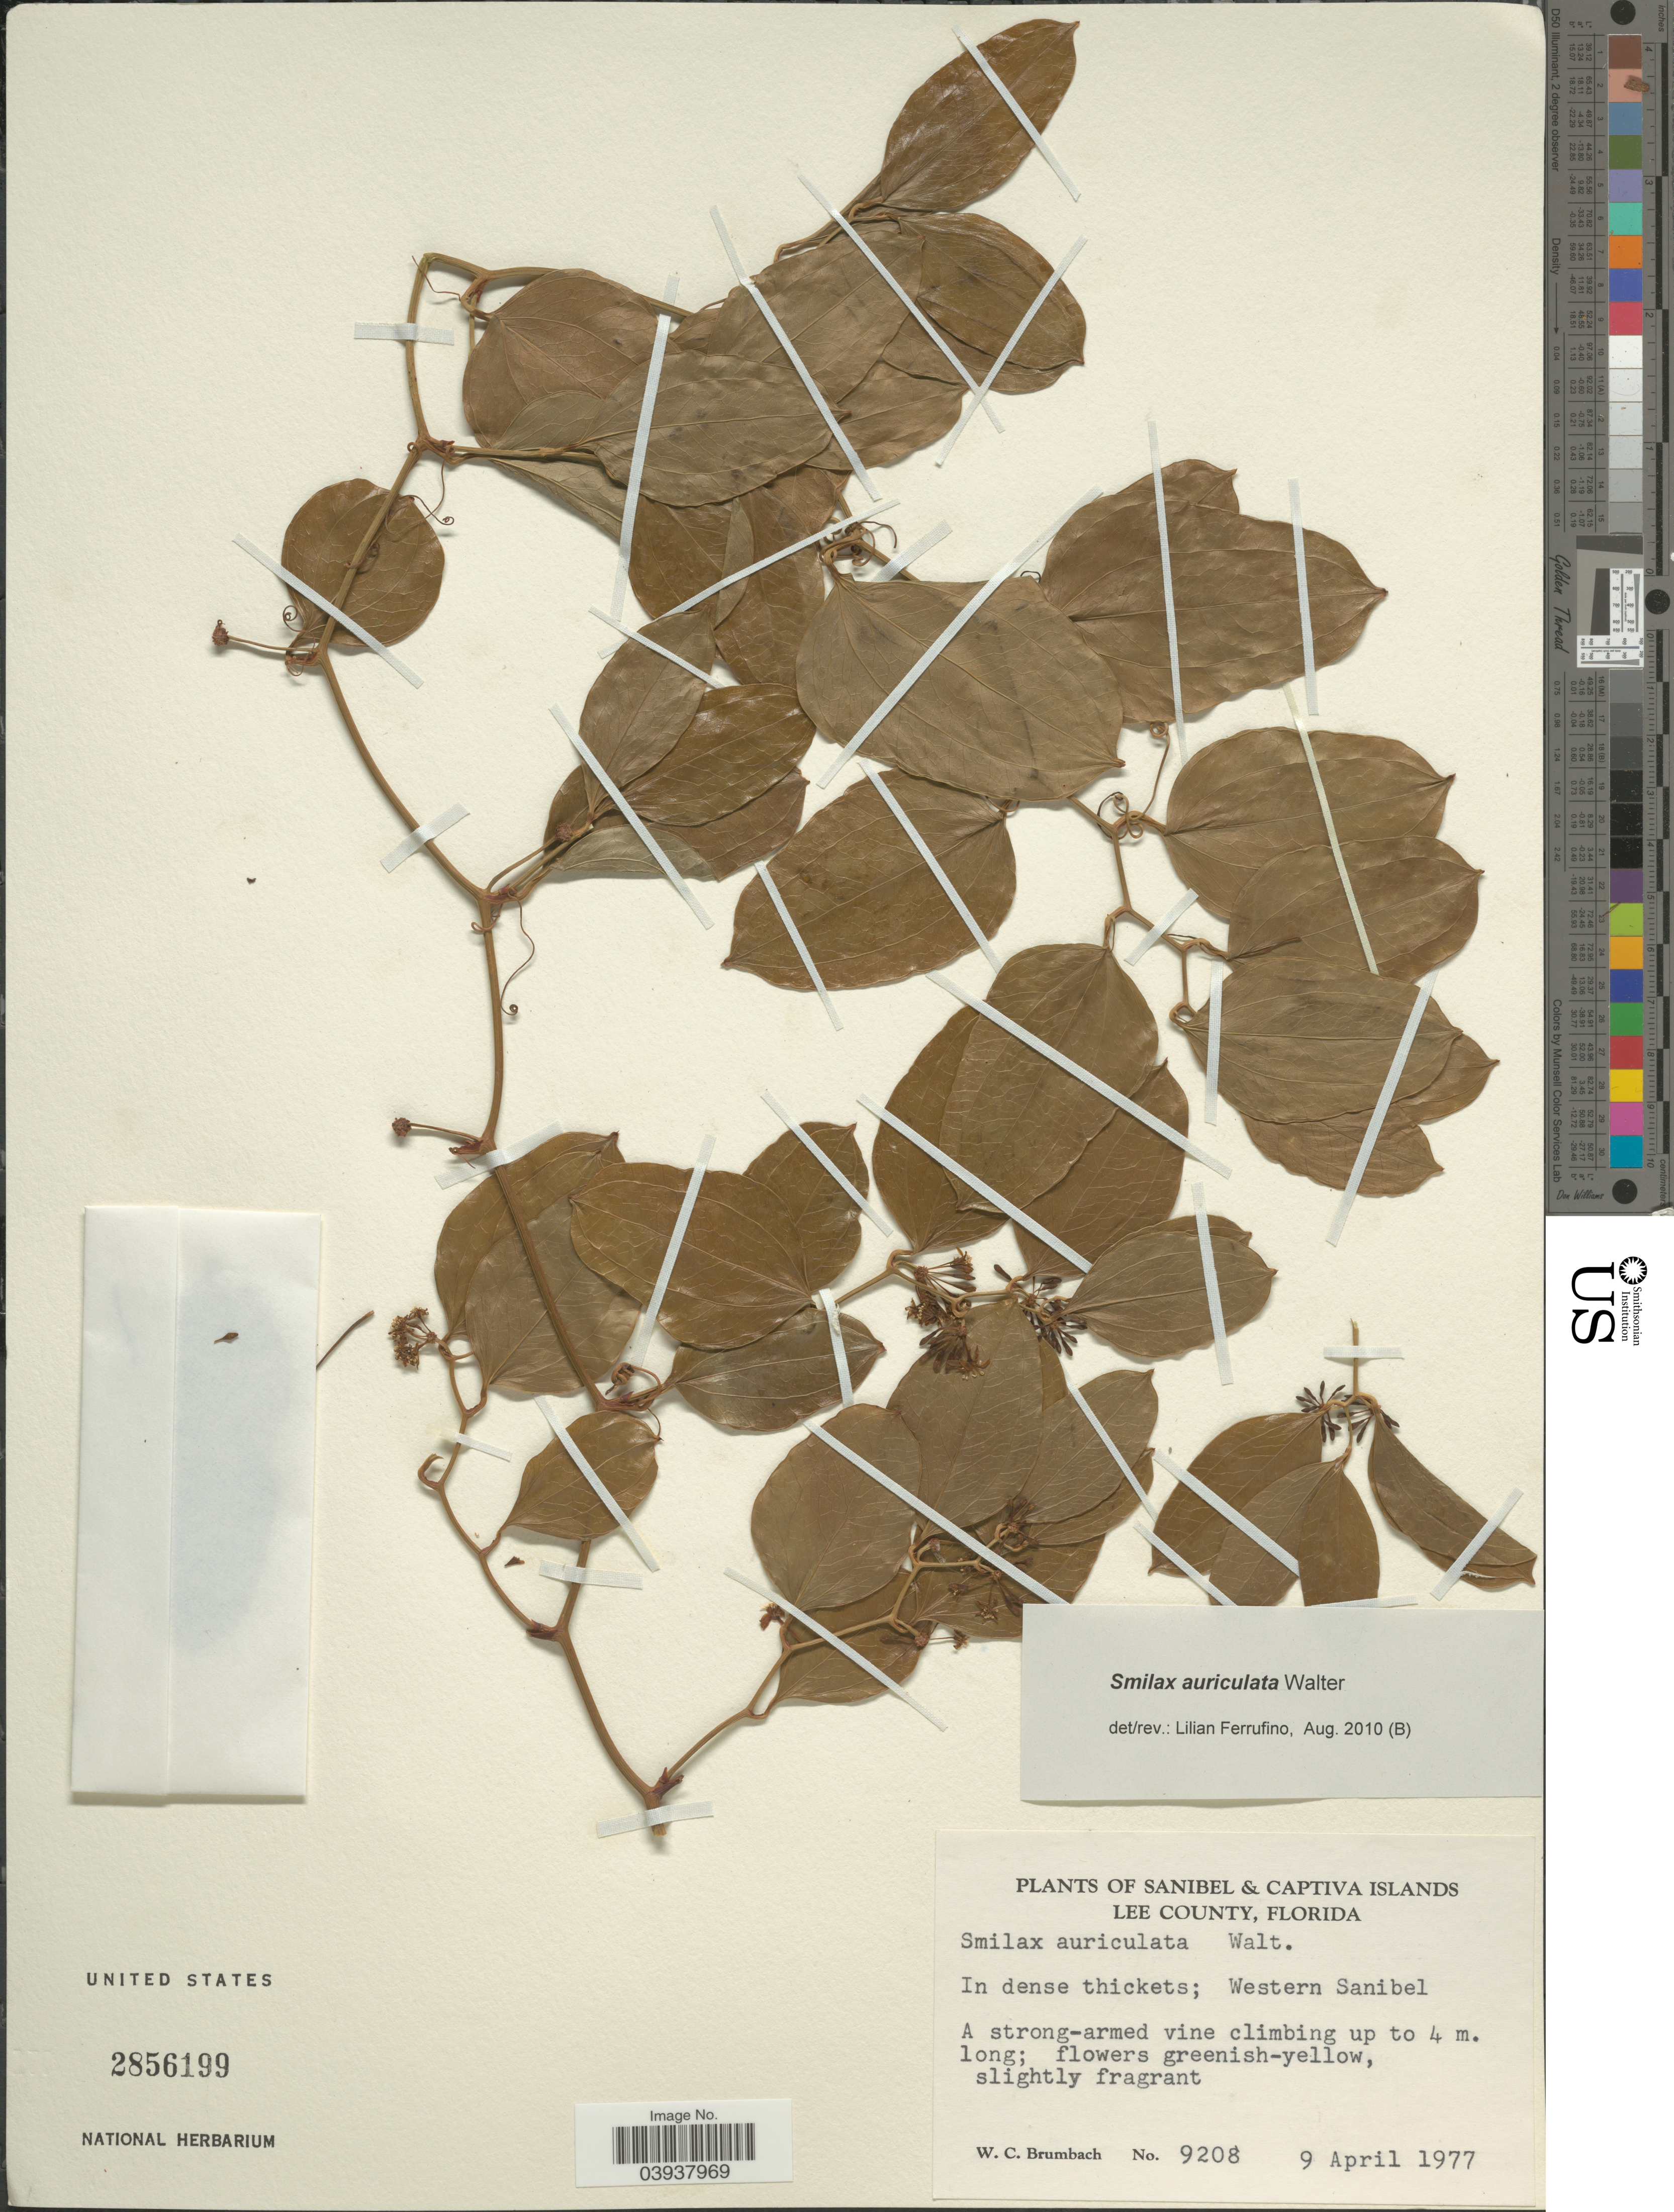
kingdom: Plantae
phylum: Tracheophyta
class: Liliopsida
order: Liliales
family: Smilacaceae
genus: Smilax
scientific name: Smilax auriculata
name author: Walter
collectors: W. C. Brumbach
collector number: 9208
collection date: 1977-04-09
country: United States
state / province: Florida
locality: Sanibel Islands. Lee County. In dense thickets; Western Sanibel.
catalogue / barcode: US 2856199